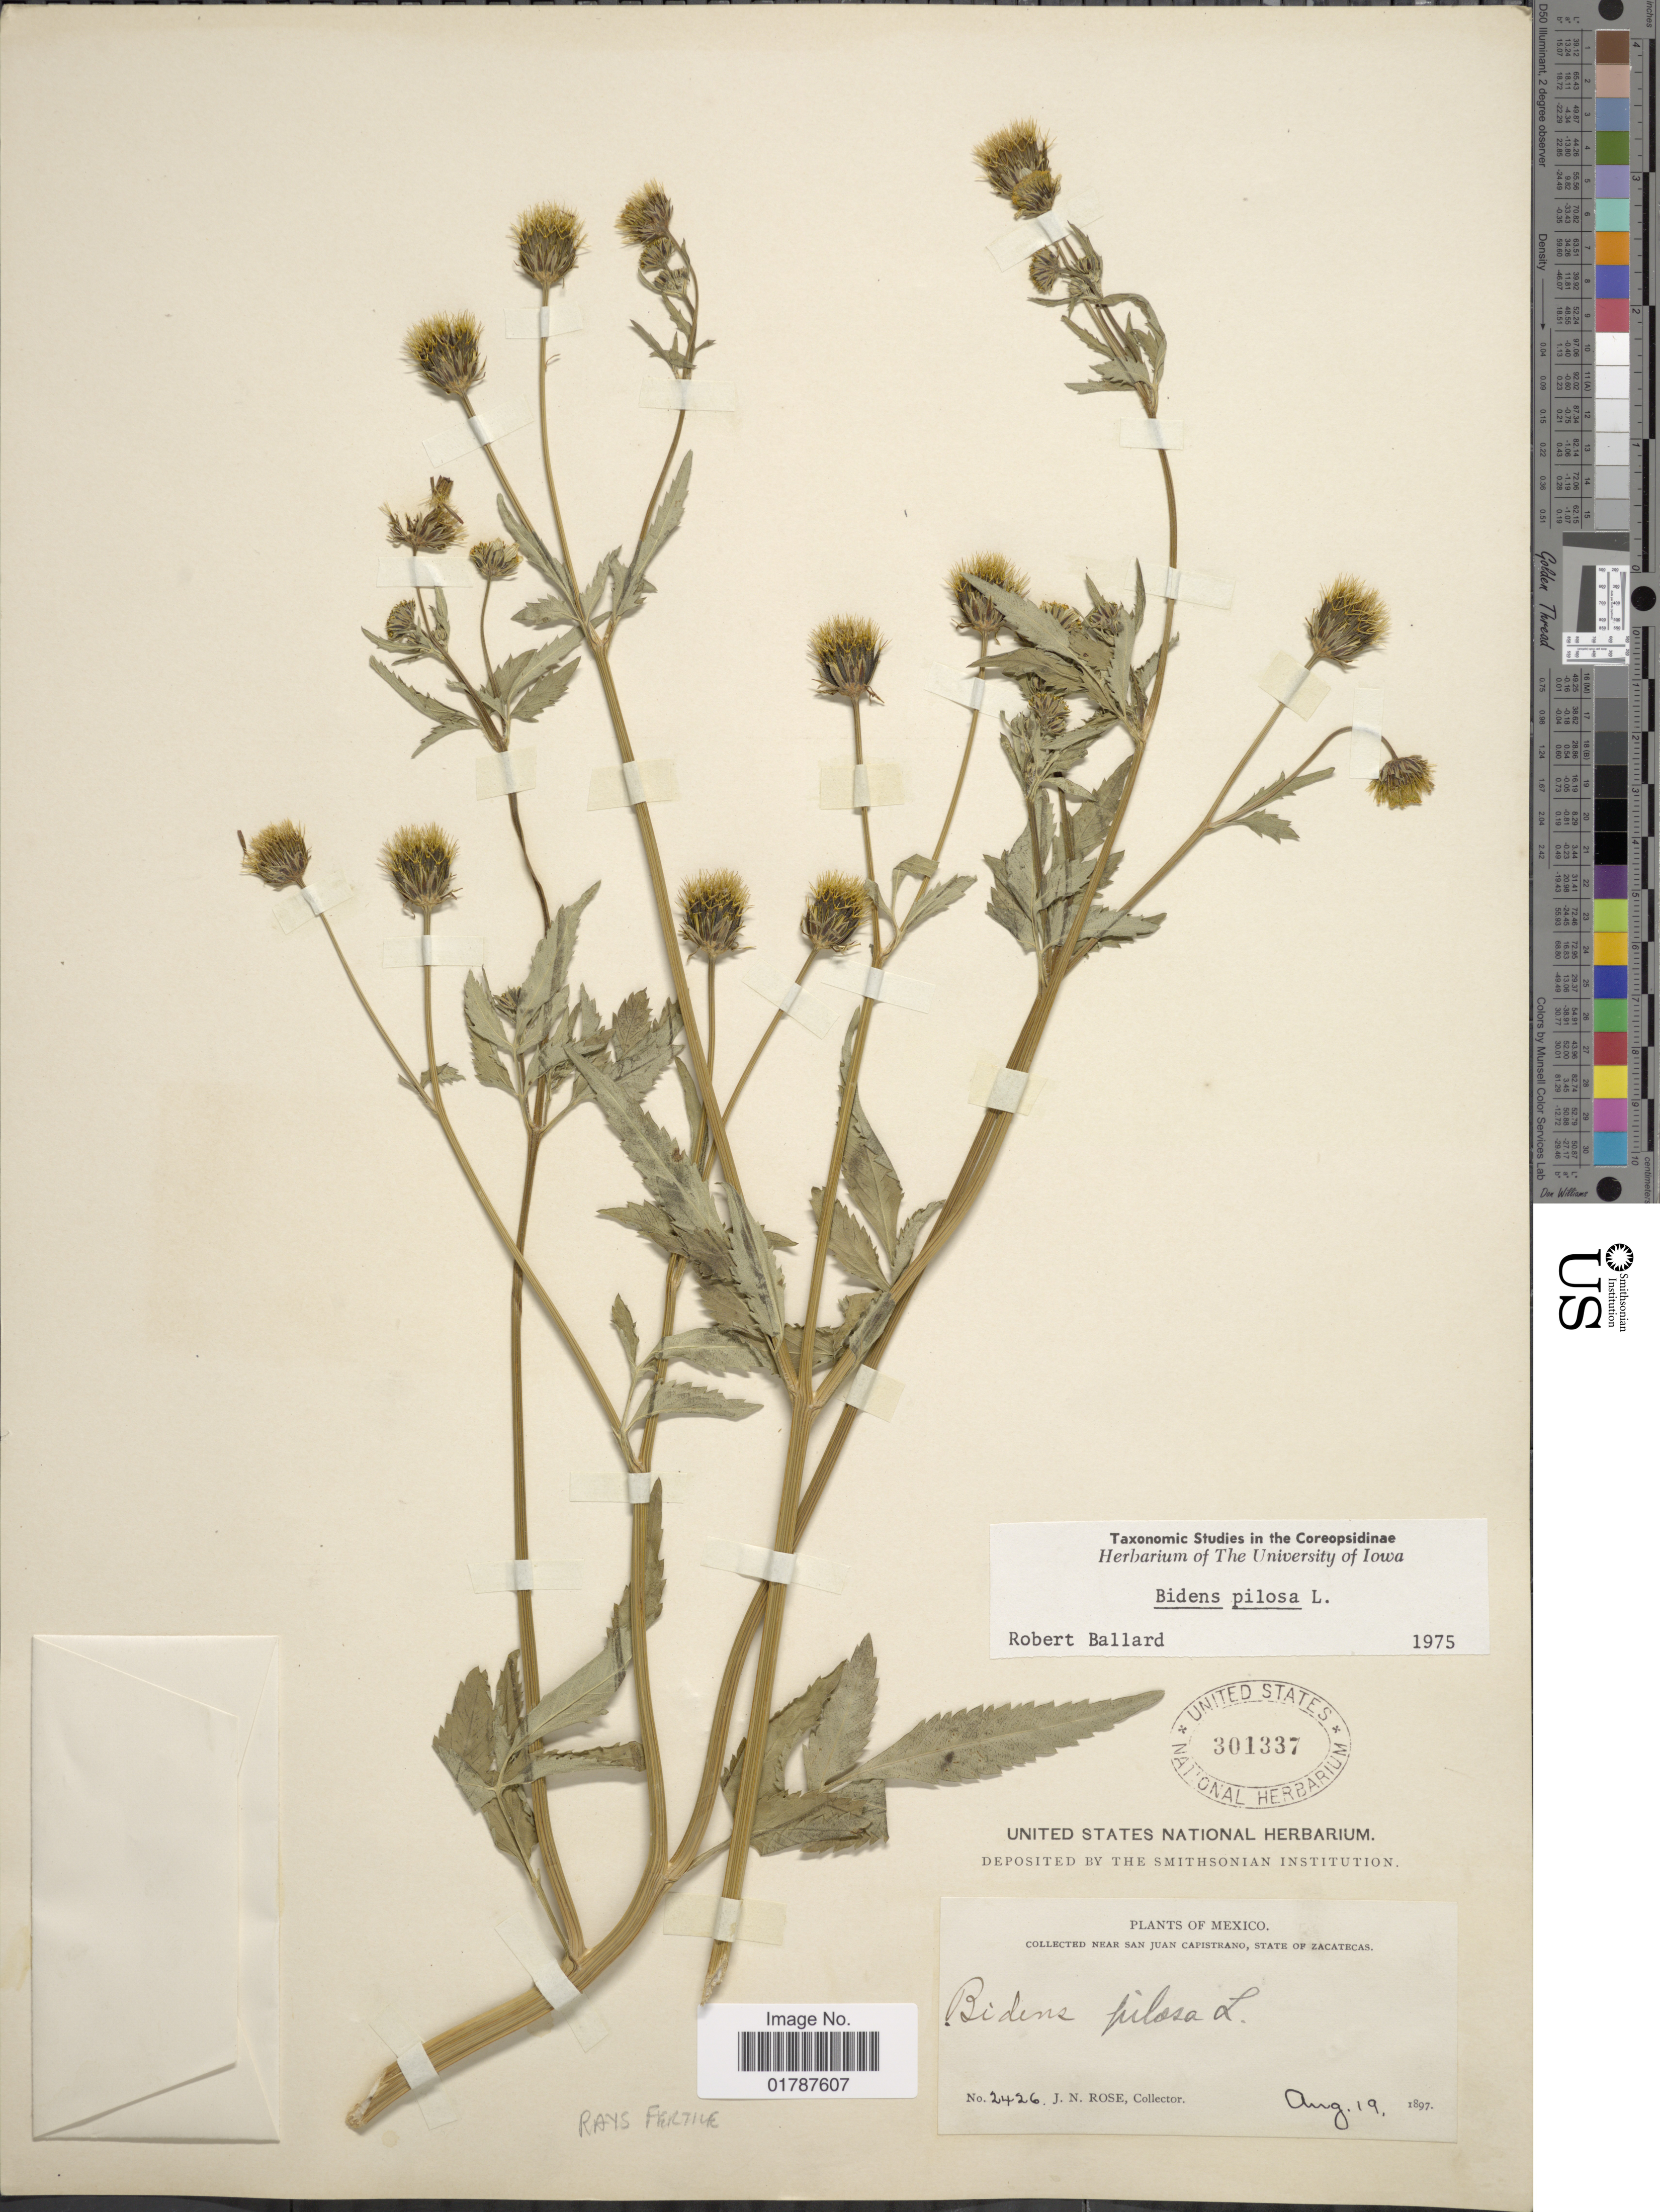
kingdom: Plantae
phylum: Tracheophyta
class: Magnoliopsida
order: Asterales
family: Asteraceae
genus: Bidens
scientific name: Bidens pilosa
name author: L.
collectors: J. N. Rose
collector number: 2426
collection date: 1897-08-19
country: Mexico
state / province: Zacatecas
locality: Near San Juan Capistrano, State of Zacatecas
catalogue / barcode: US 301337